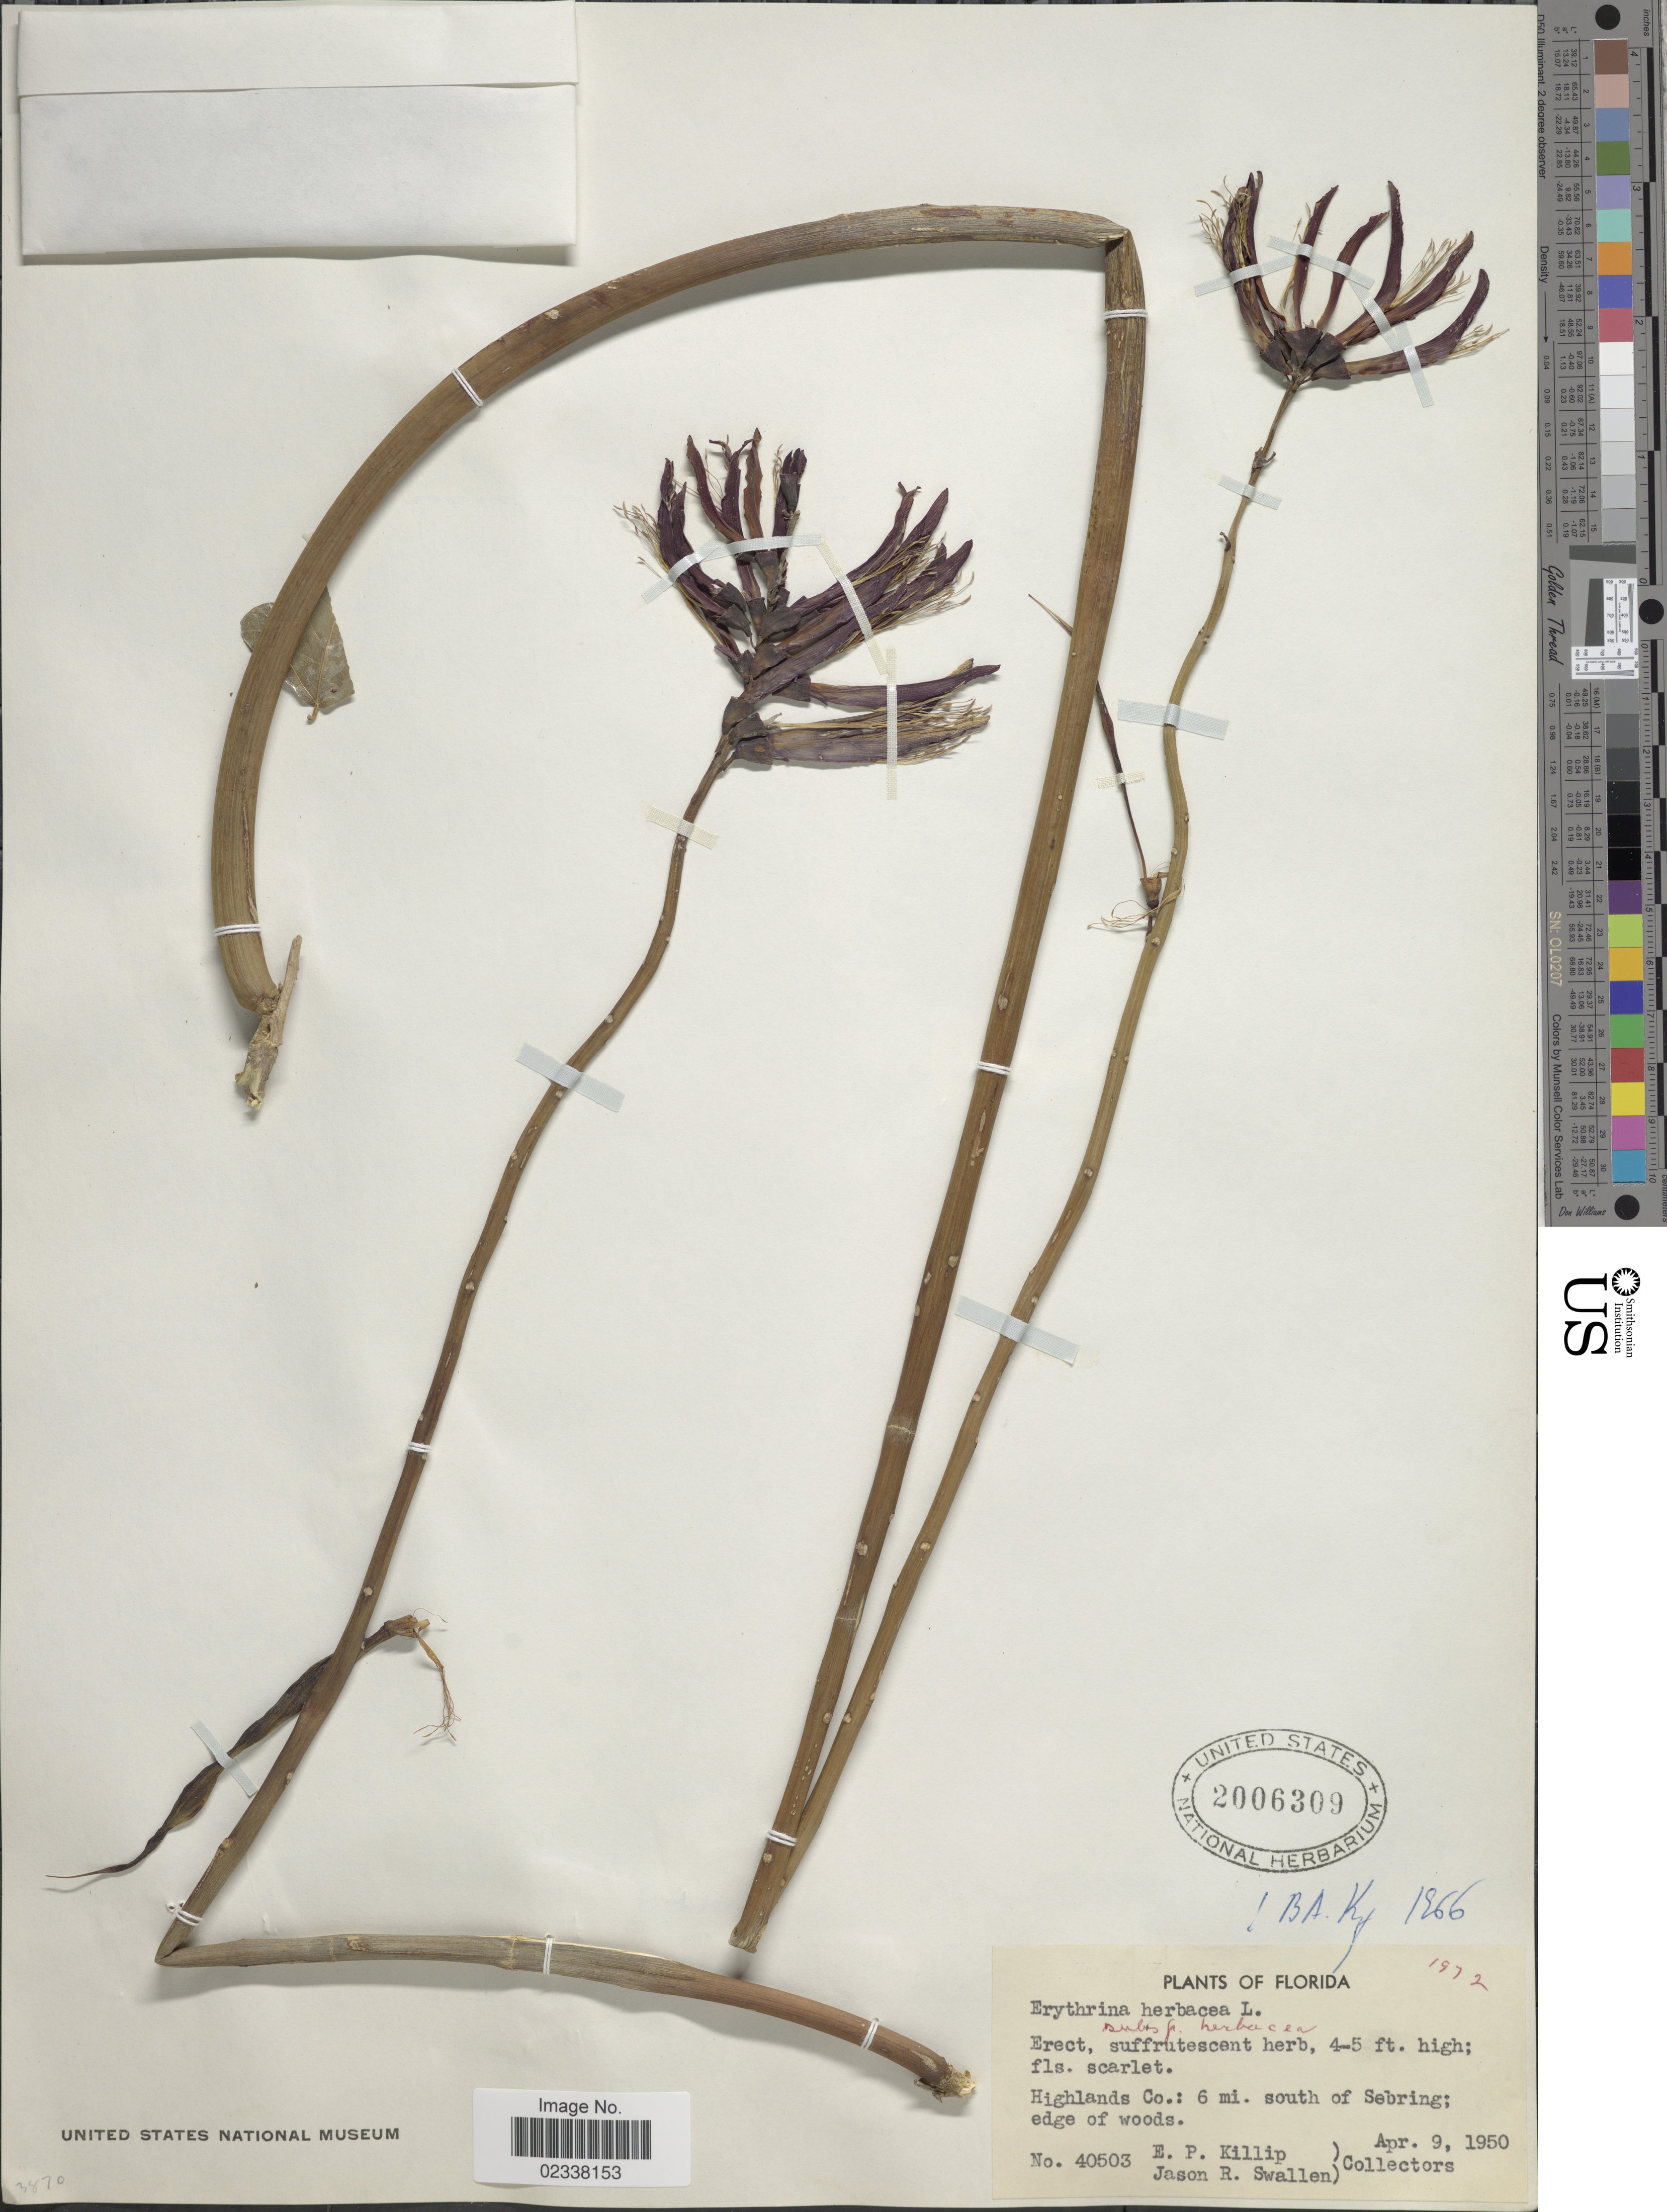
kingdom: Plantae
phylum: Tracheophyta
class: Magnoliopsida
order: Fabales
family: Fabaceae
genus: Erythrina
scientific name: Erythrina herbacea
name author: L.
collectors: E. P. Killip & J. R. Swallen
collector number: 40503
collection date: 1950-04-09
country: United States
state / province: Florida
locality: Highlands Co.: 6 mi. south of Sebring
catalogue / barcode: US 2006309